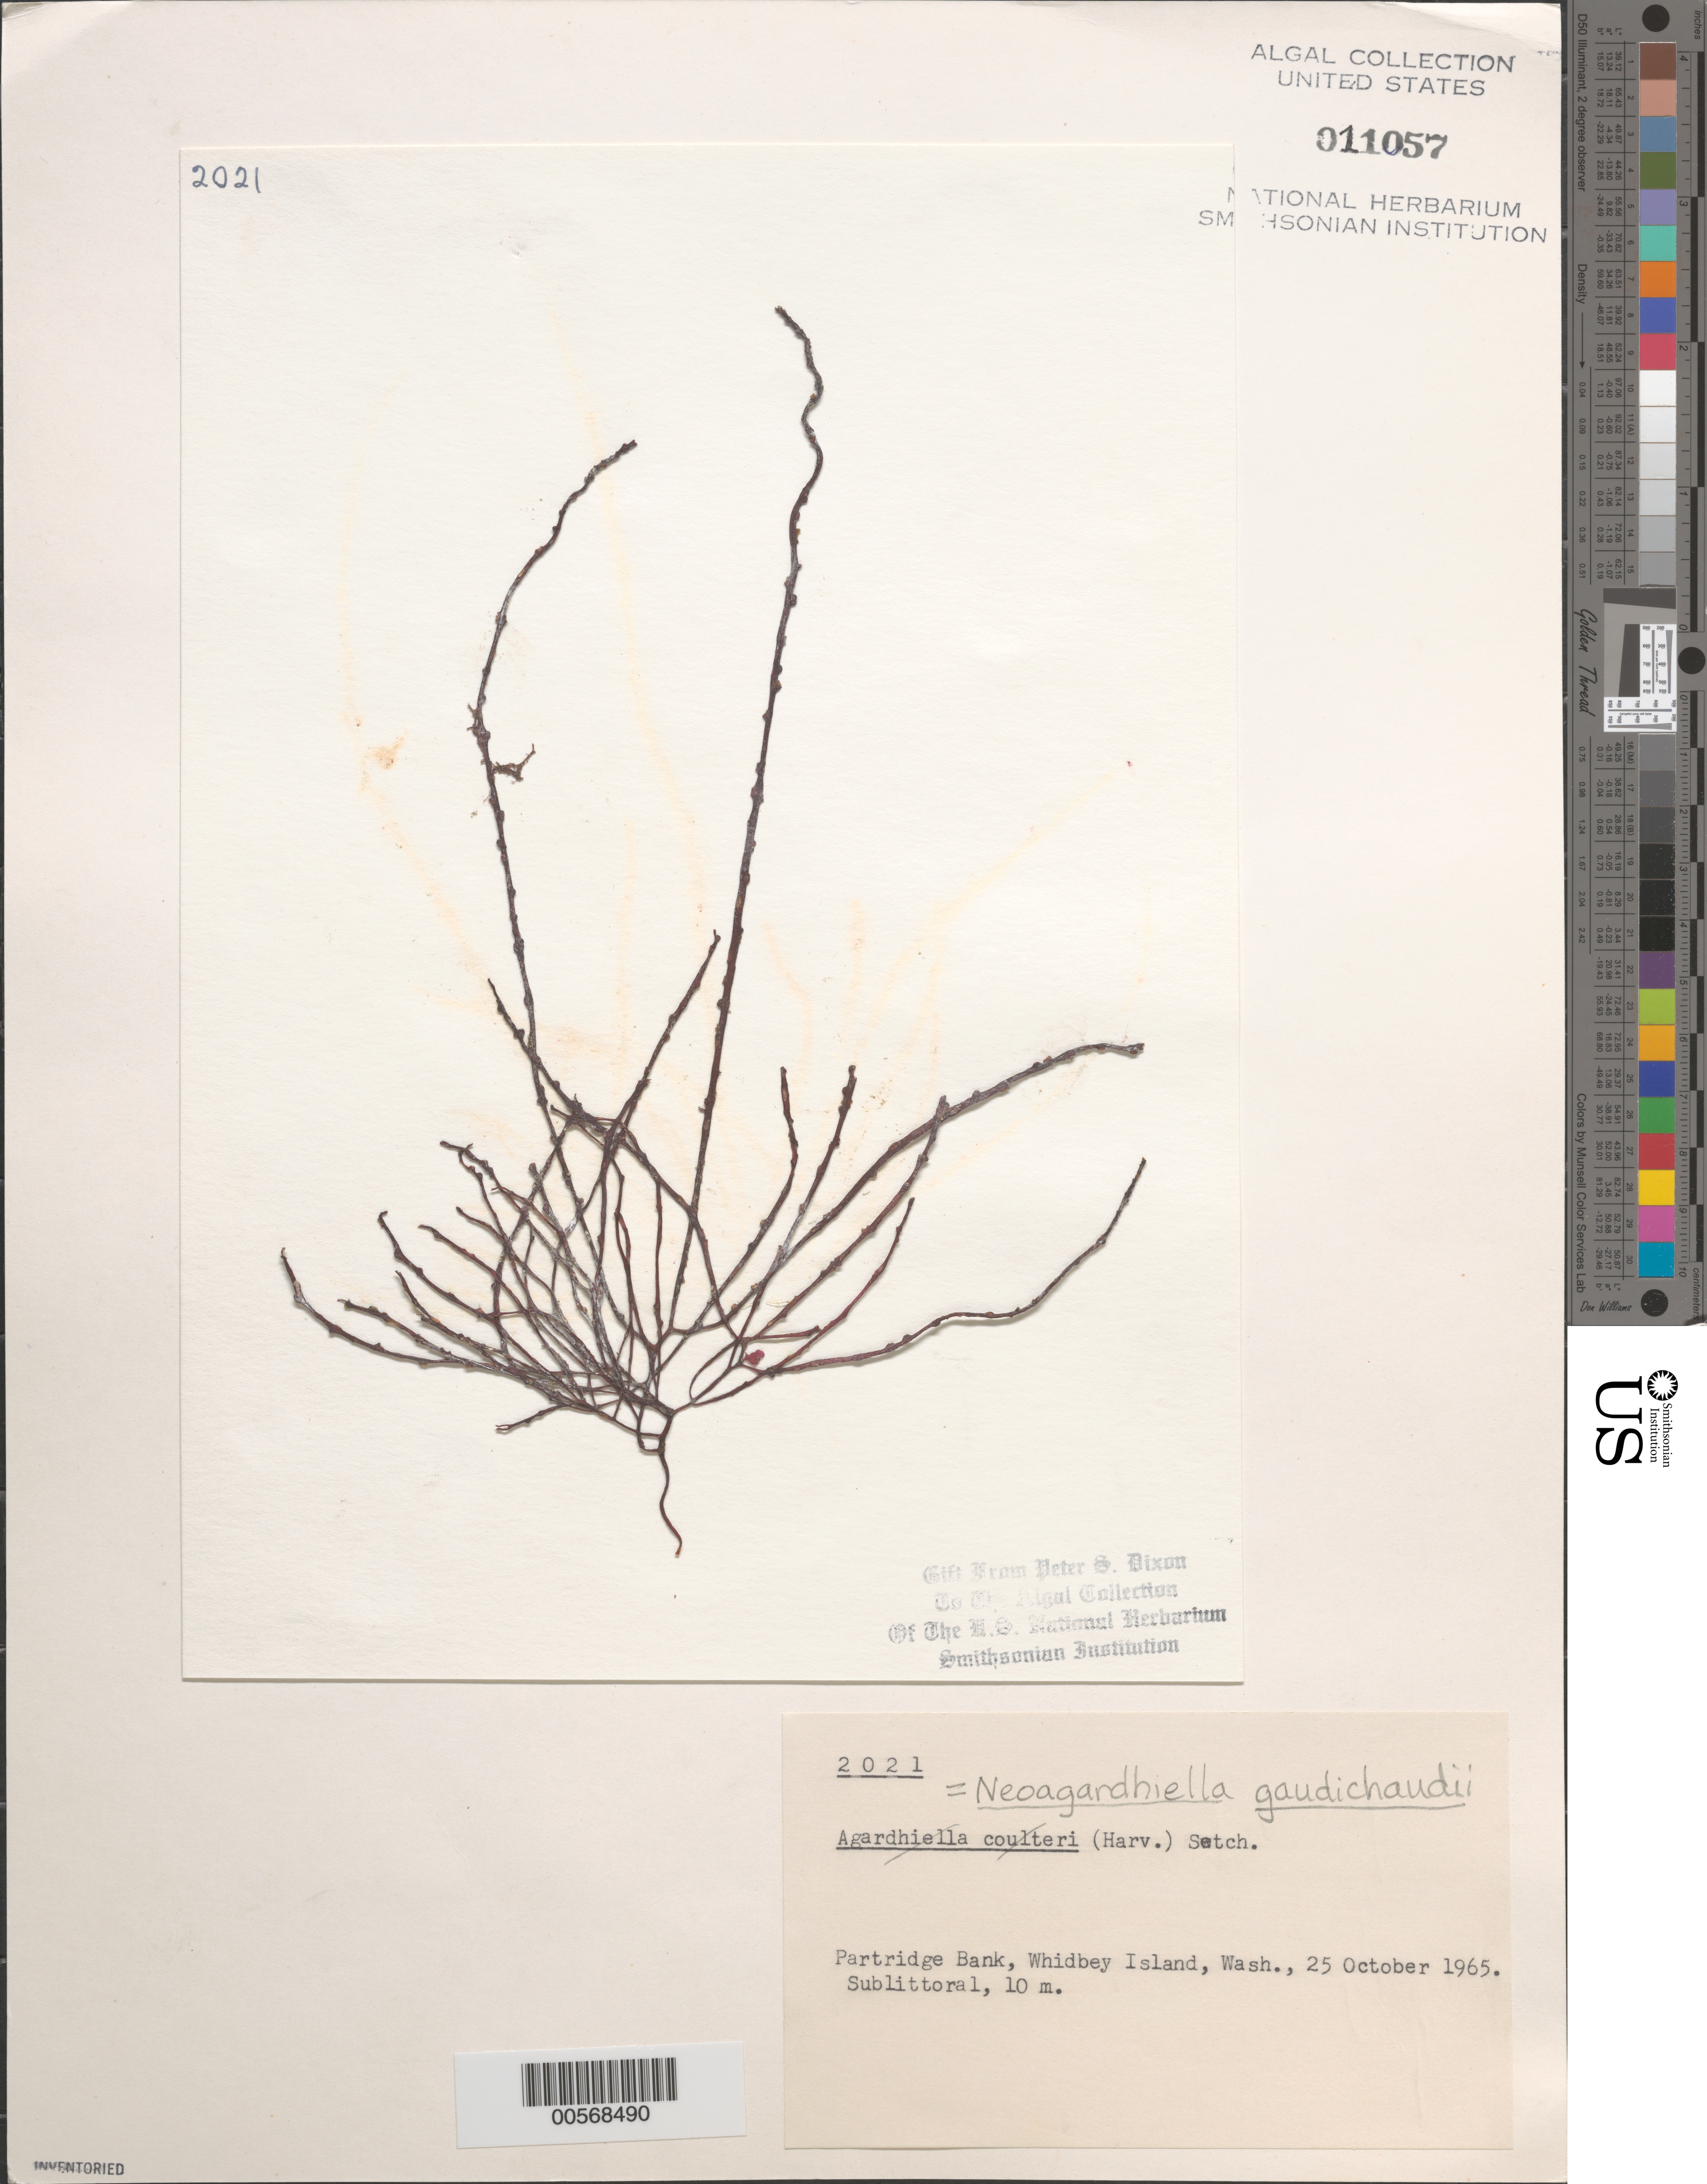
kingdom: Plantae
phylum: Rhodophyta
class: Florideophyceae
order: Gigartinales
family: Solieriaceae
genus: Sarcodiotheca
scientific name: Sarcodiotheca gaudichaudii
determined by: Algae name updating Project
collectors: P. S. Dixon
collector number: PSD 2021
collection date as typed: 25 Oct 1965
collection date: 1965-10-25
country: United States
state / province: Washington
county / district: Island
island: Whidbey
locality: Partridge Bank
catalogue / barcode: US 11057